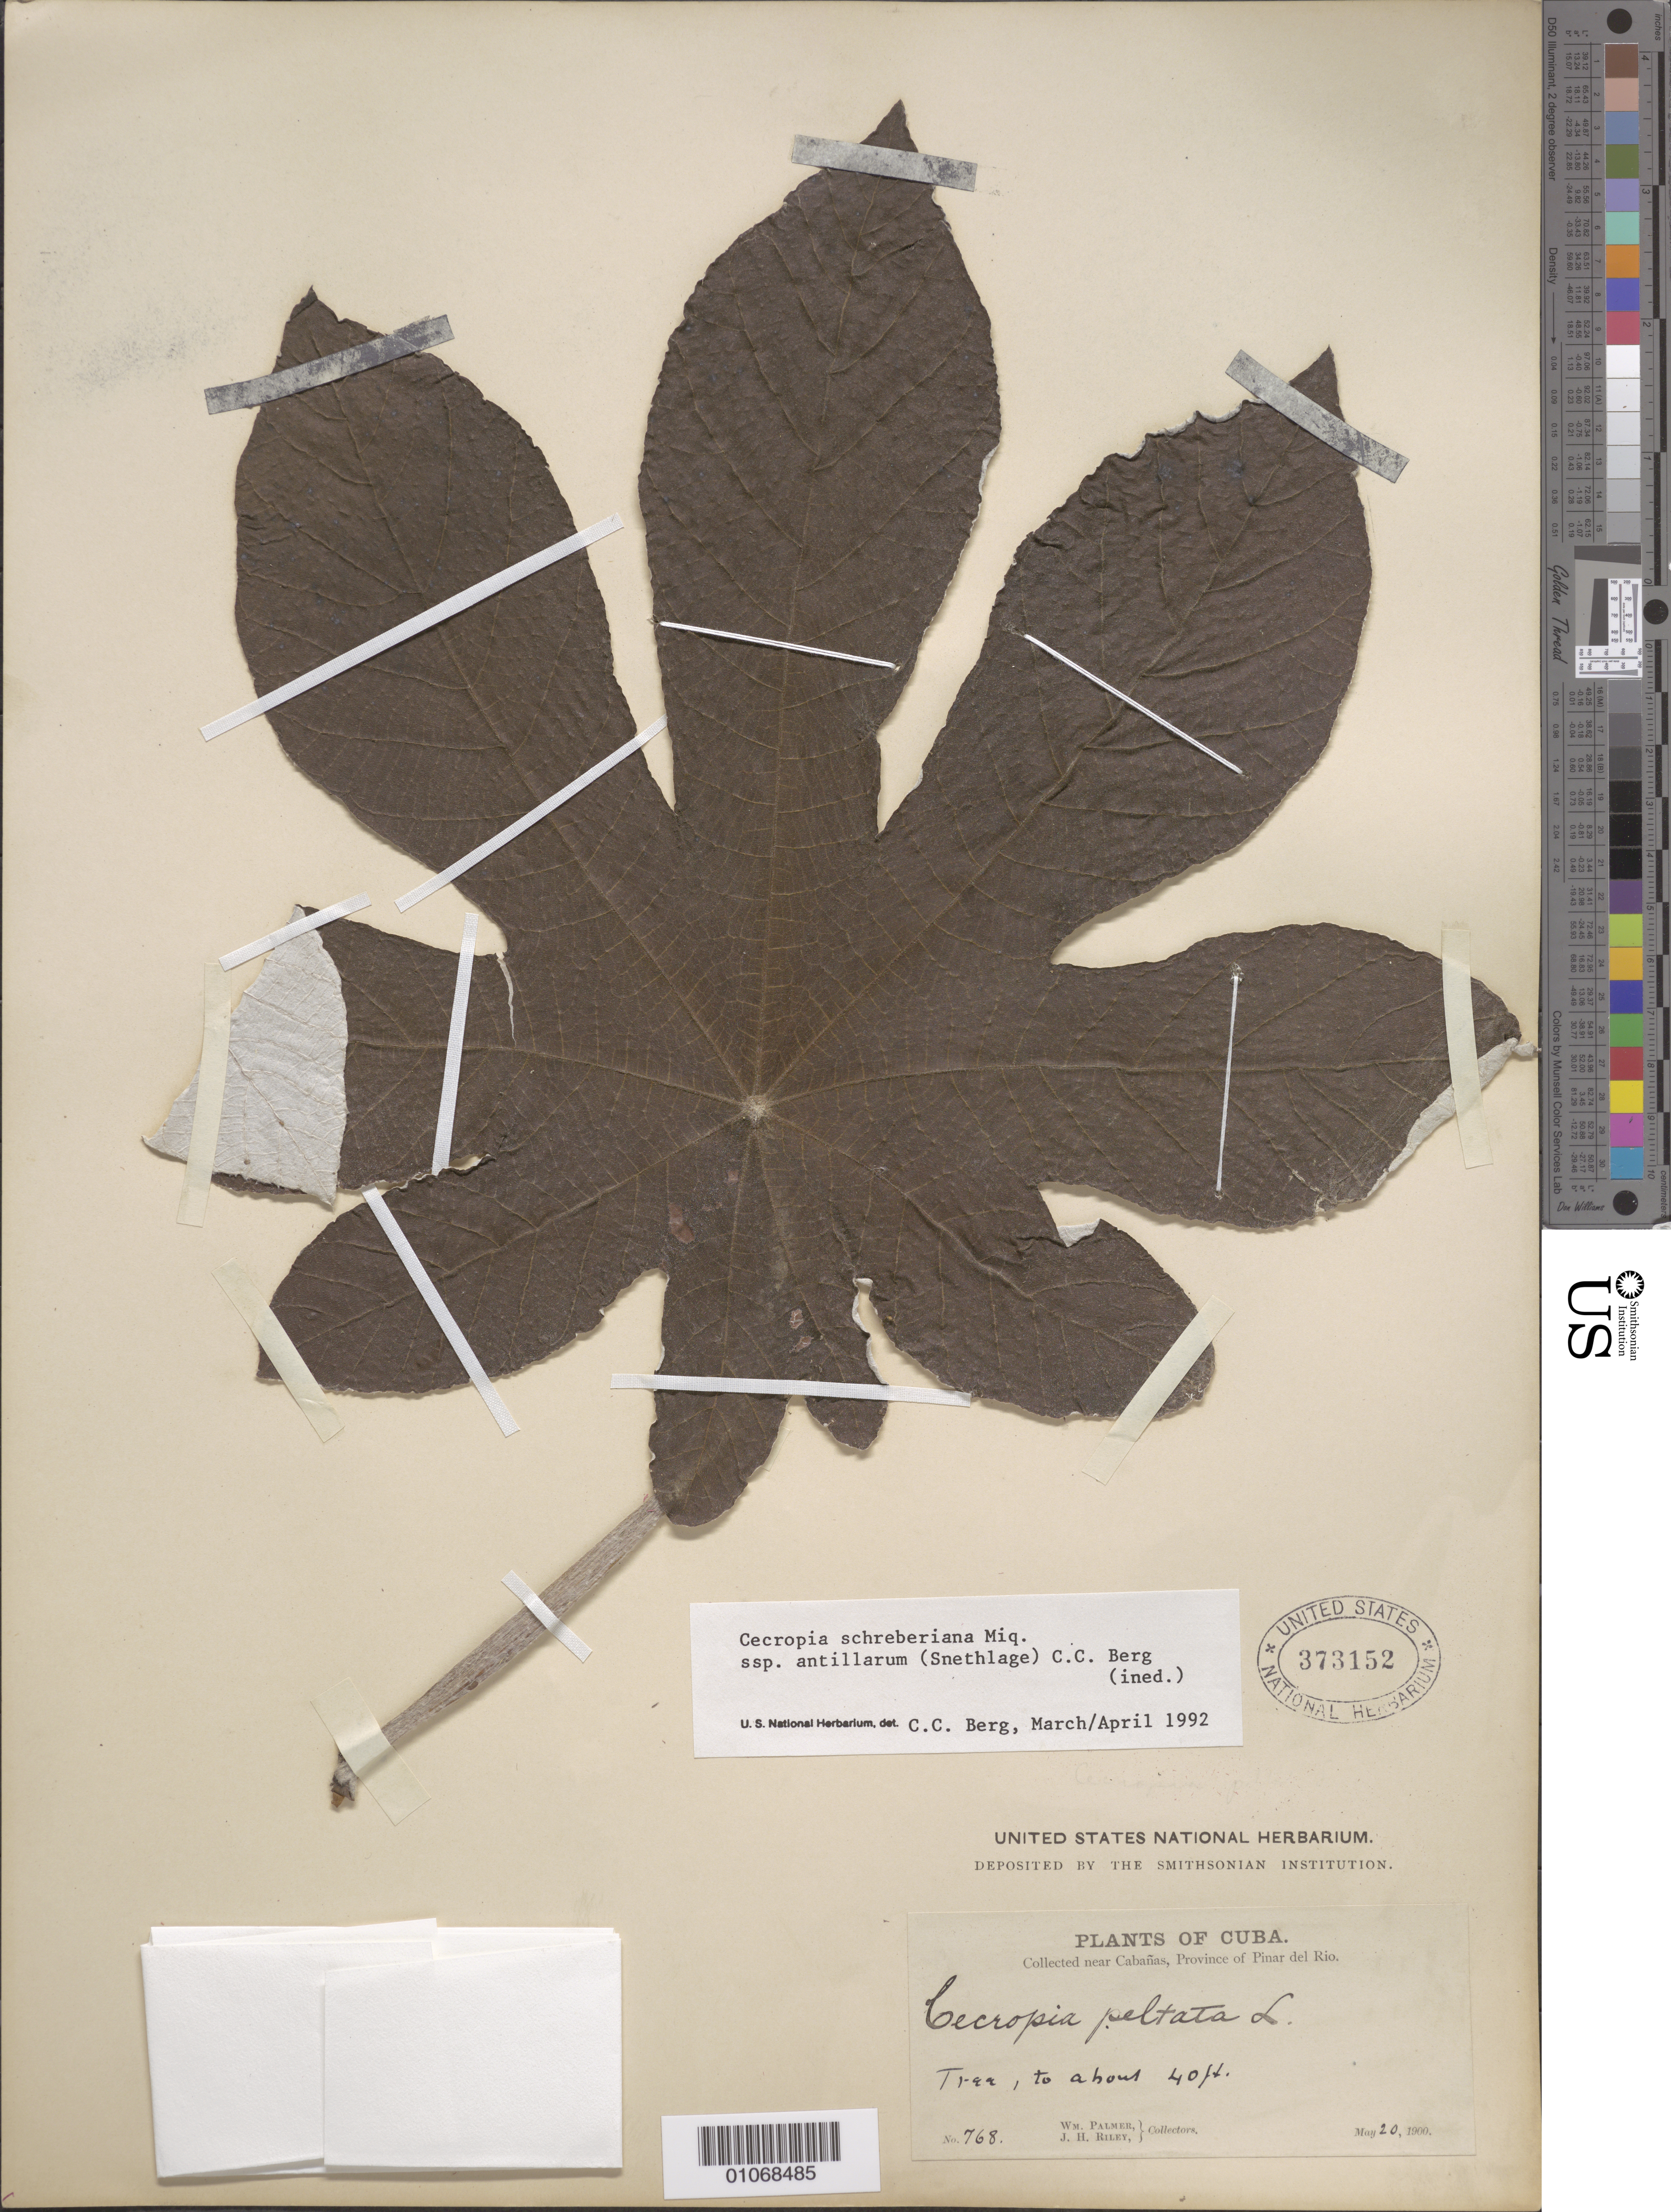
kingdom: Plantae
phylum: Tracheophyta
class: Magnoliopsida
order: Rosales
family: Urticaceae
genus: Cecropia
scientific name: Cecropia schreberiana subsp. antillarum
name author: (Snethl.) C.C. Berg & P. Franco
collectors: W. Palmer & J. H. Riley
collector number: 768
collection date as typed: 20 May 1900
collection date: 1900-05-20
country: Cuba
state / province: Pinar del Rio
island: Cuba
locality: Pinar del Rio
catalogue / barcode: US 373152